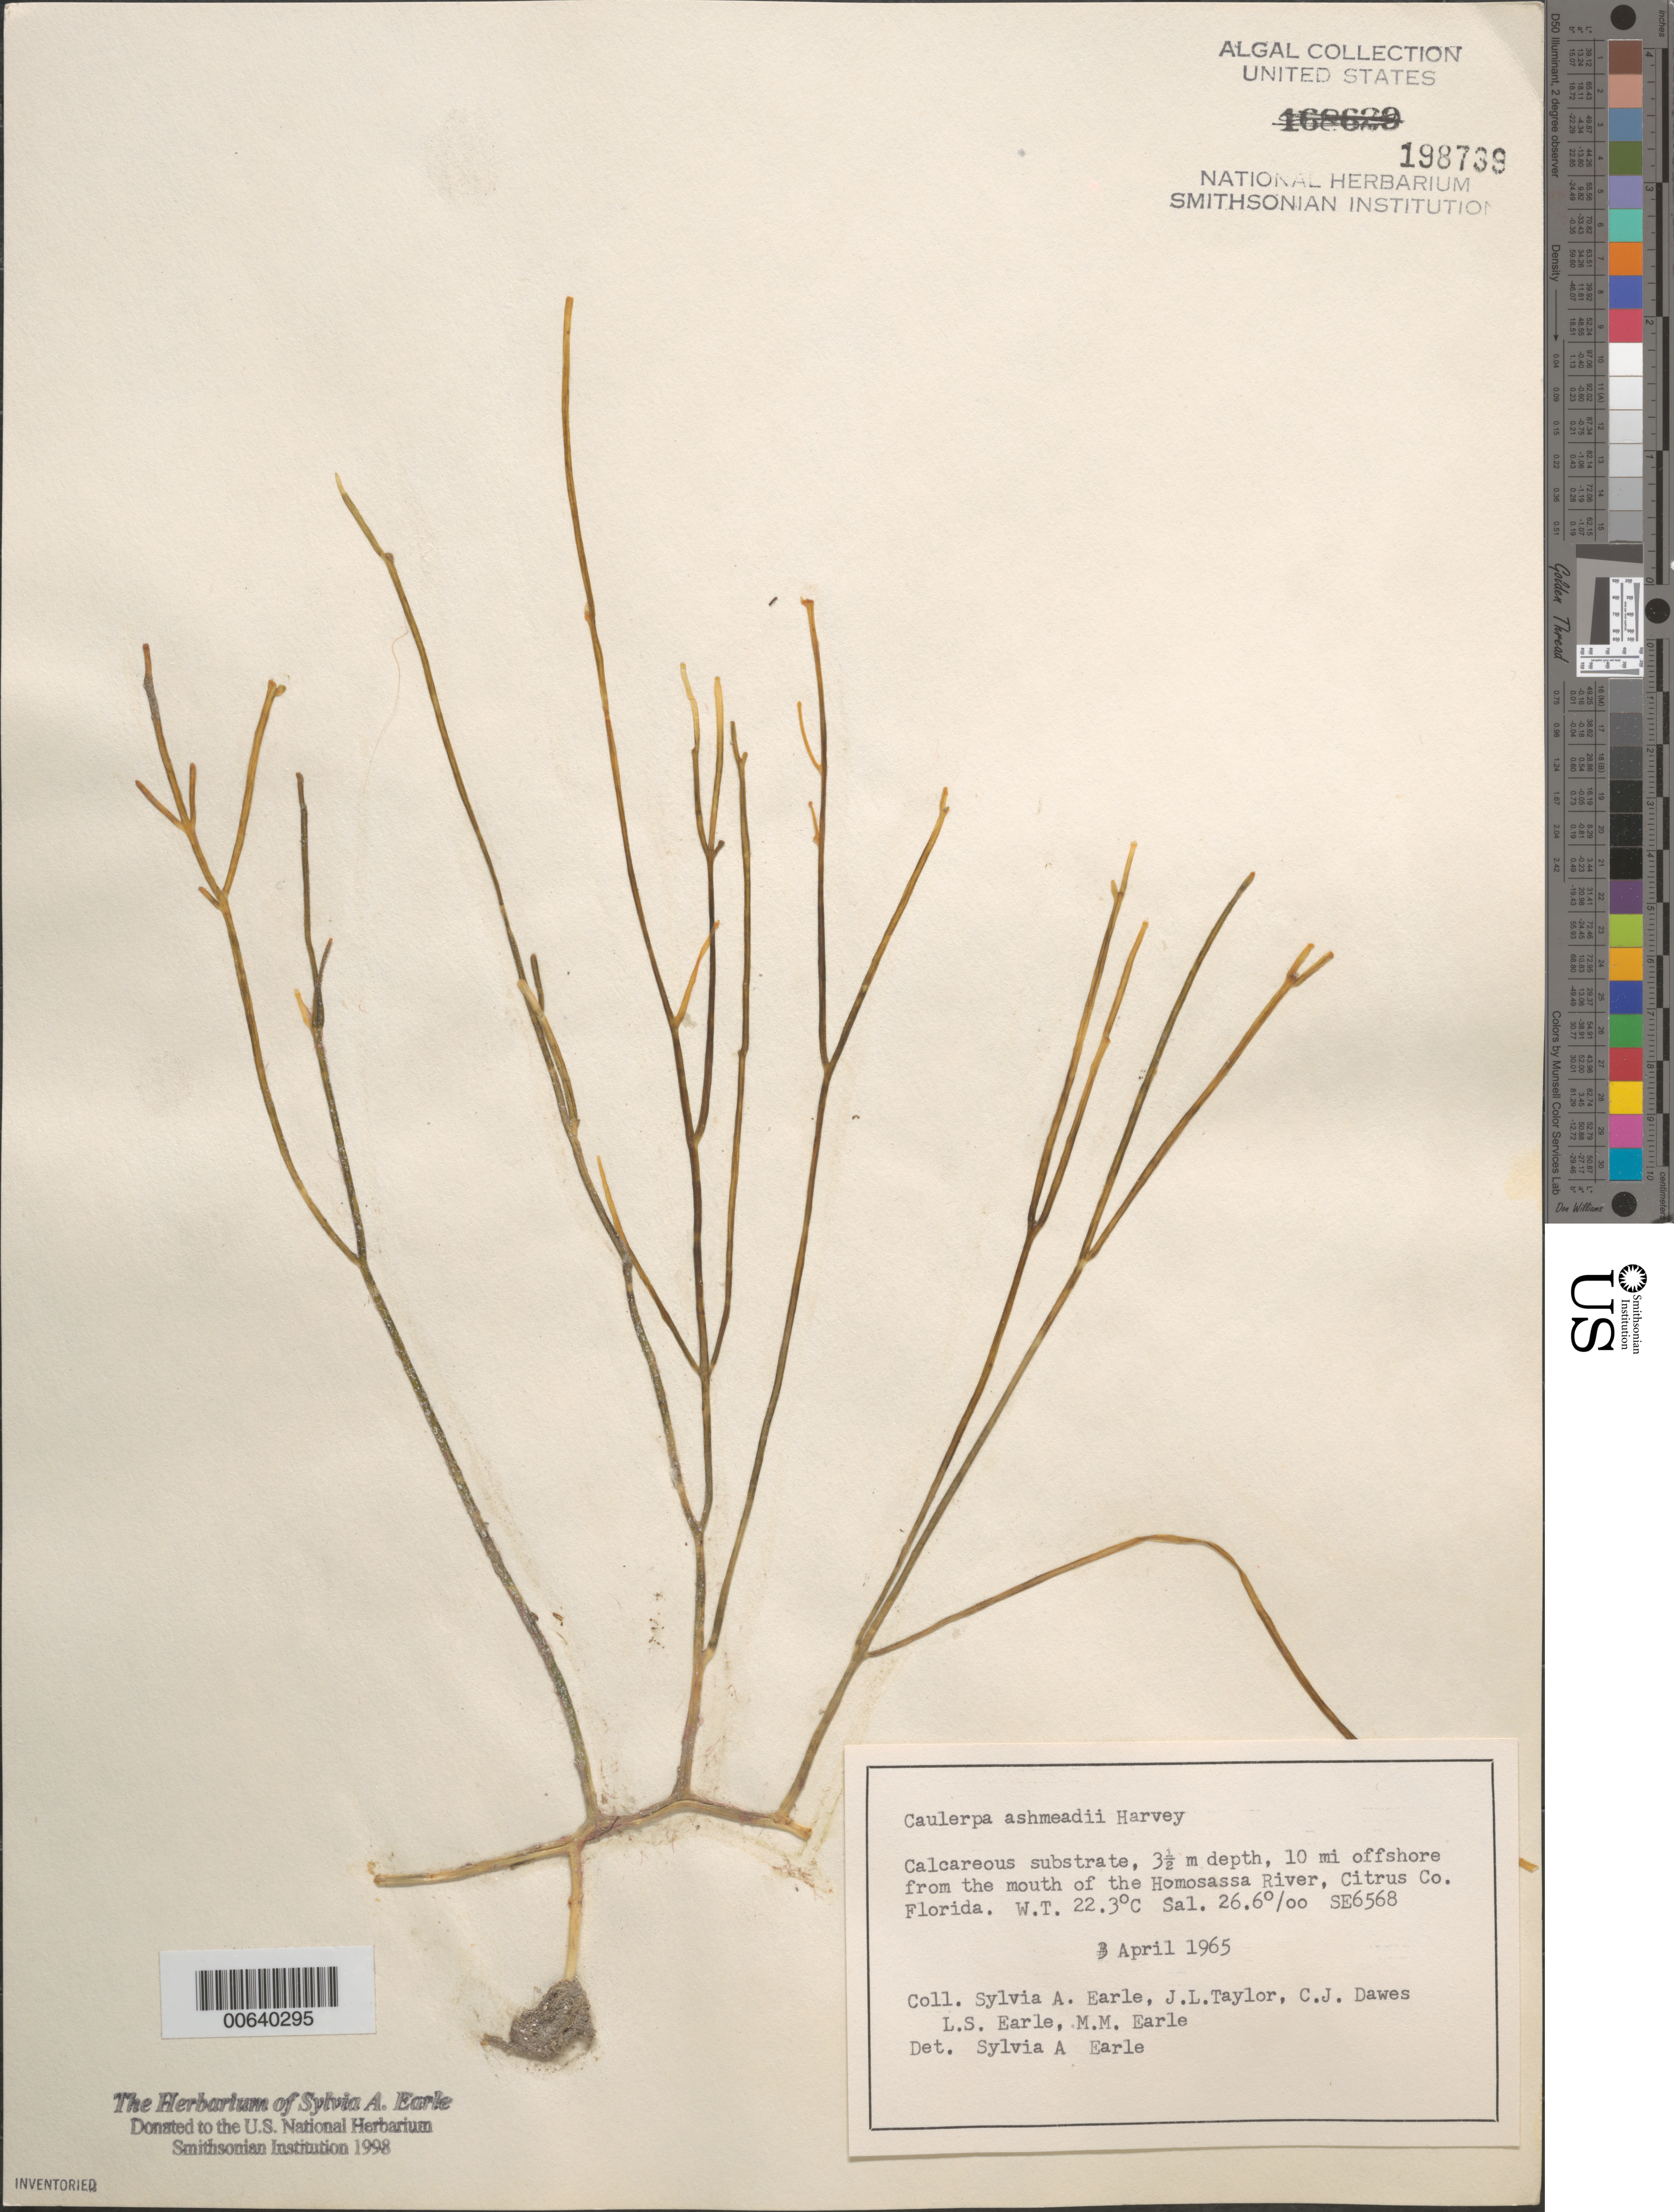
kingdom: Plantae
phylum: Chlorophyta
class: Ulvophyceae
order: Bryopsidales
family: Caulerpaceae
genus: Caulerpa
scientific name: Caulerpa ashmeadii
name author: Harv.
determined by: Earle, S. A.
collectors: S. A. Earle, J. L. Taylor, C. Dawes, L. Earle & M. Earle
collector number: SE 6568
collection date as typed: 03 Apr 1965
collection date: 1965-04-03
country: United States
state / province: Florida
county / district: Citrus County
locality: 10 miles off Homosassa River mouth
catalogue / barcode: US 198739